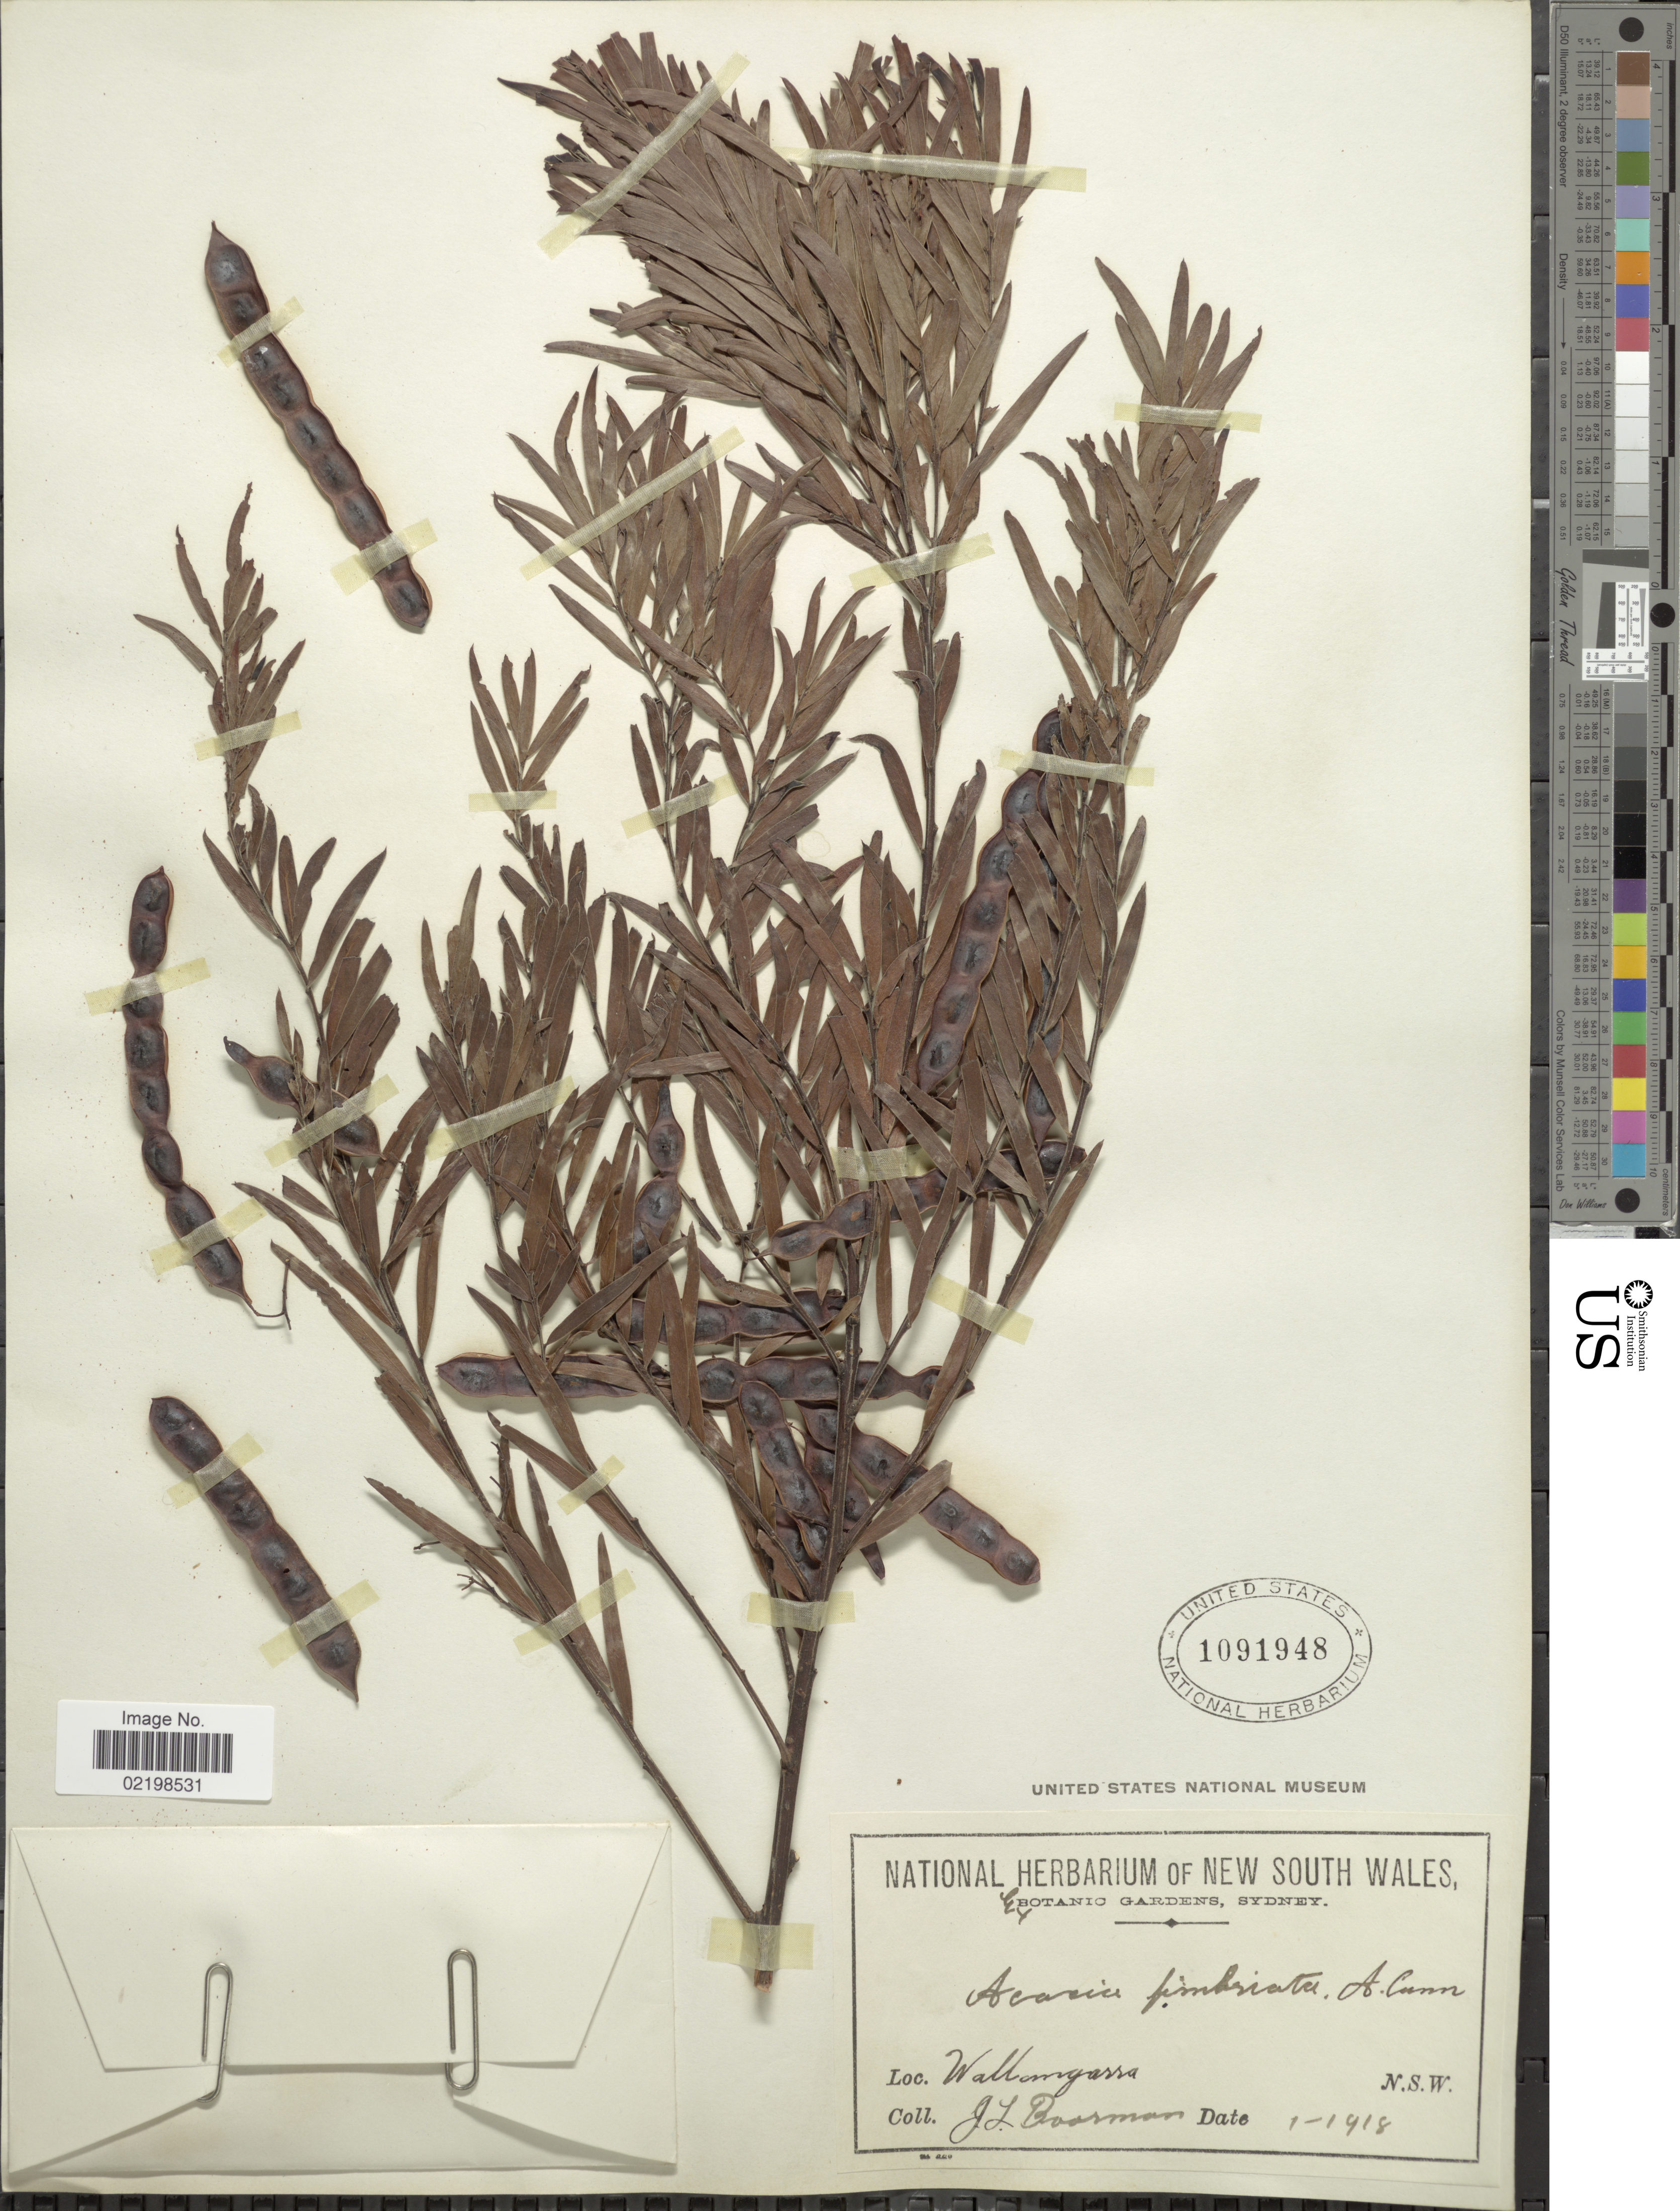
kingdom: Plantae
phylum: Tracheophyta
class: Magnoliopsida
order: Fabales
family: Fabaceae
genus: Acacia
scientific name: Acacia fimbriata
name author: A. Cunn. ex G. Don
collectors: J. Boorman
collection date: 1918-01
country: Australia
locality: Wallangarra, N.S.W.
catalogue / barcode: US 1091948